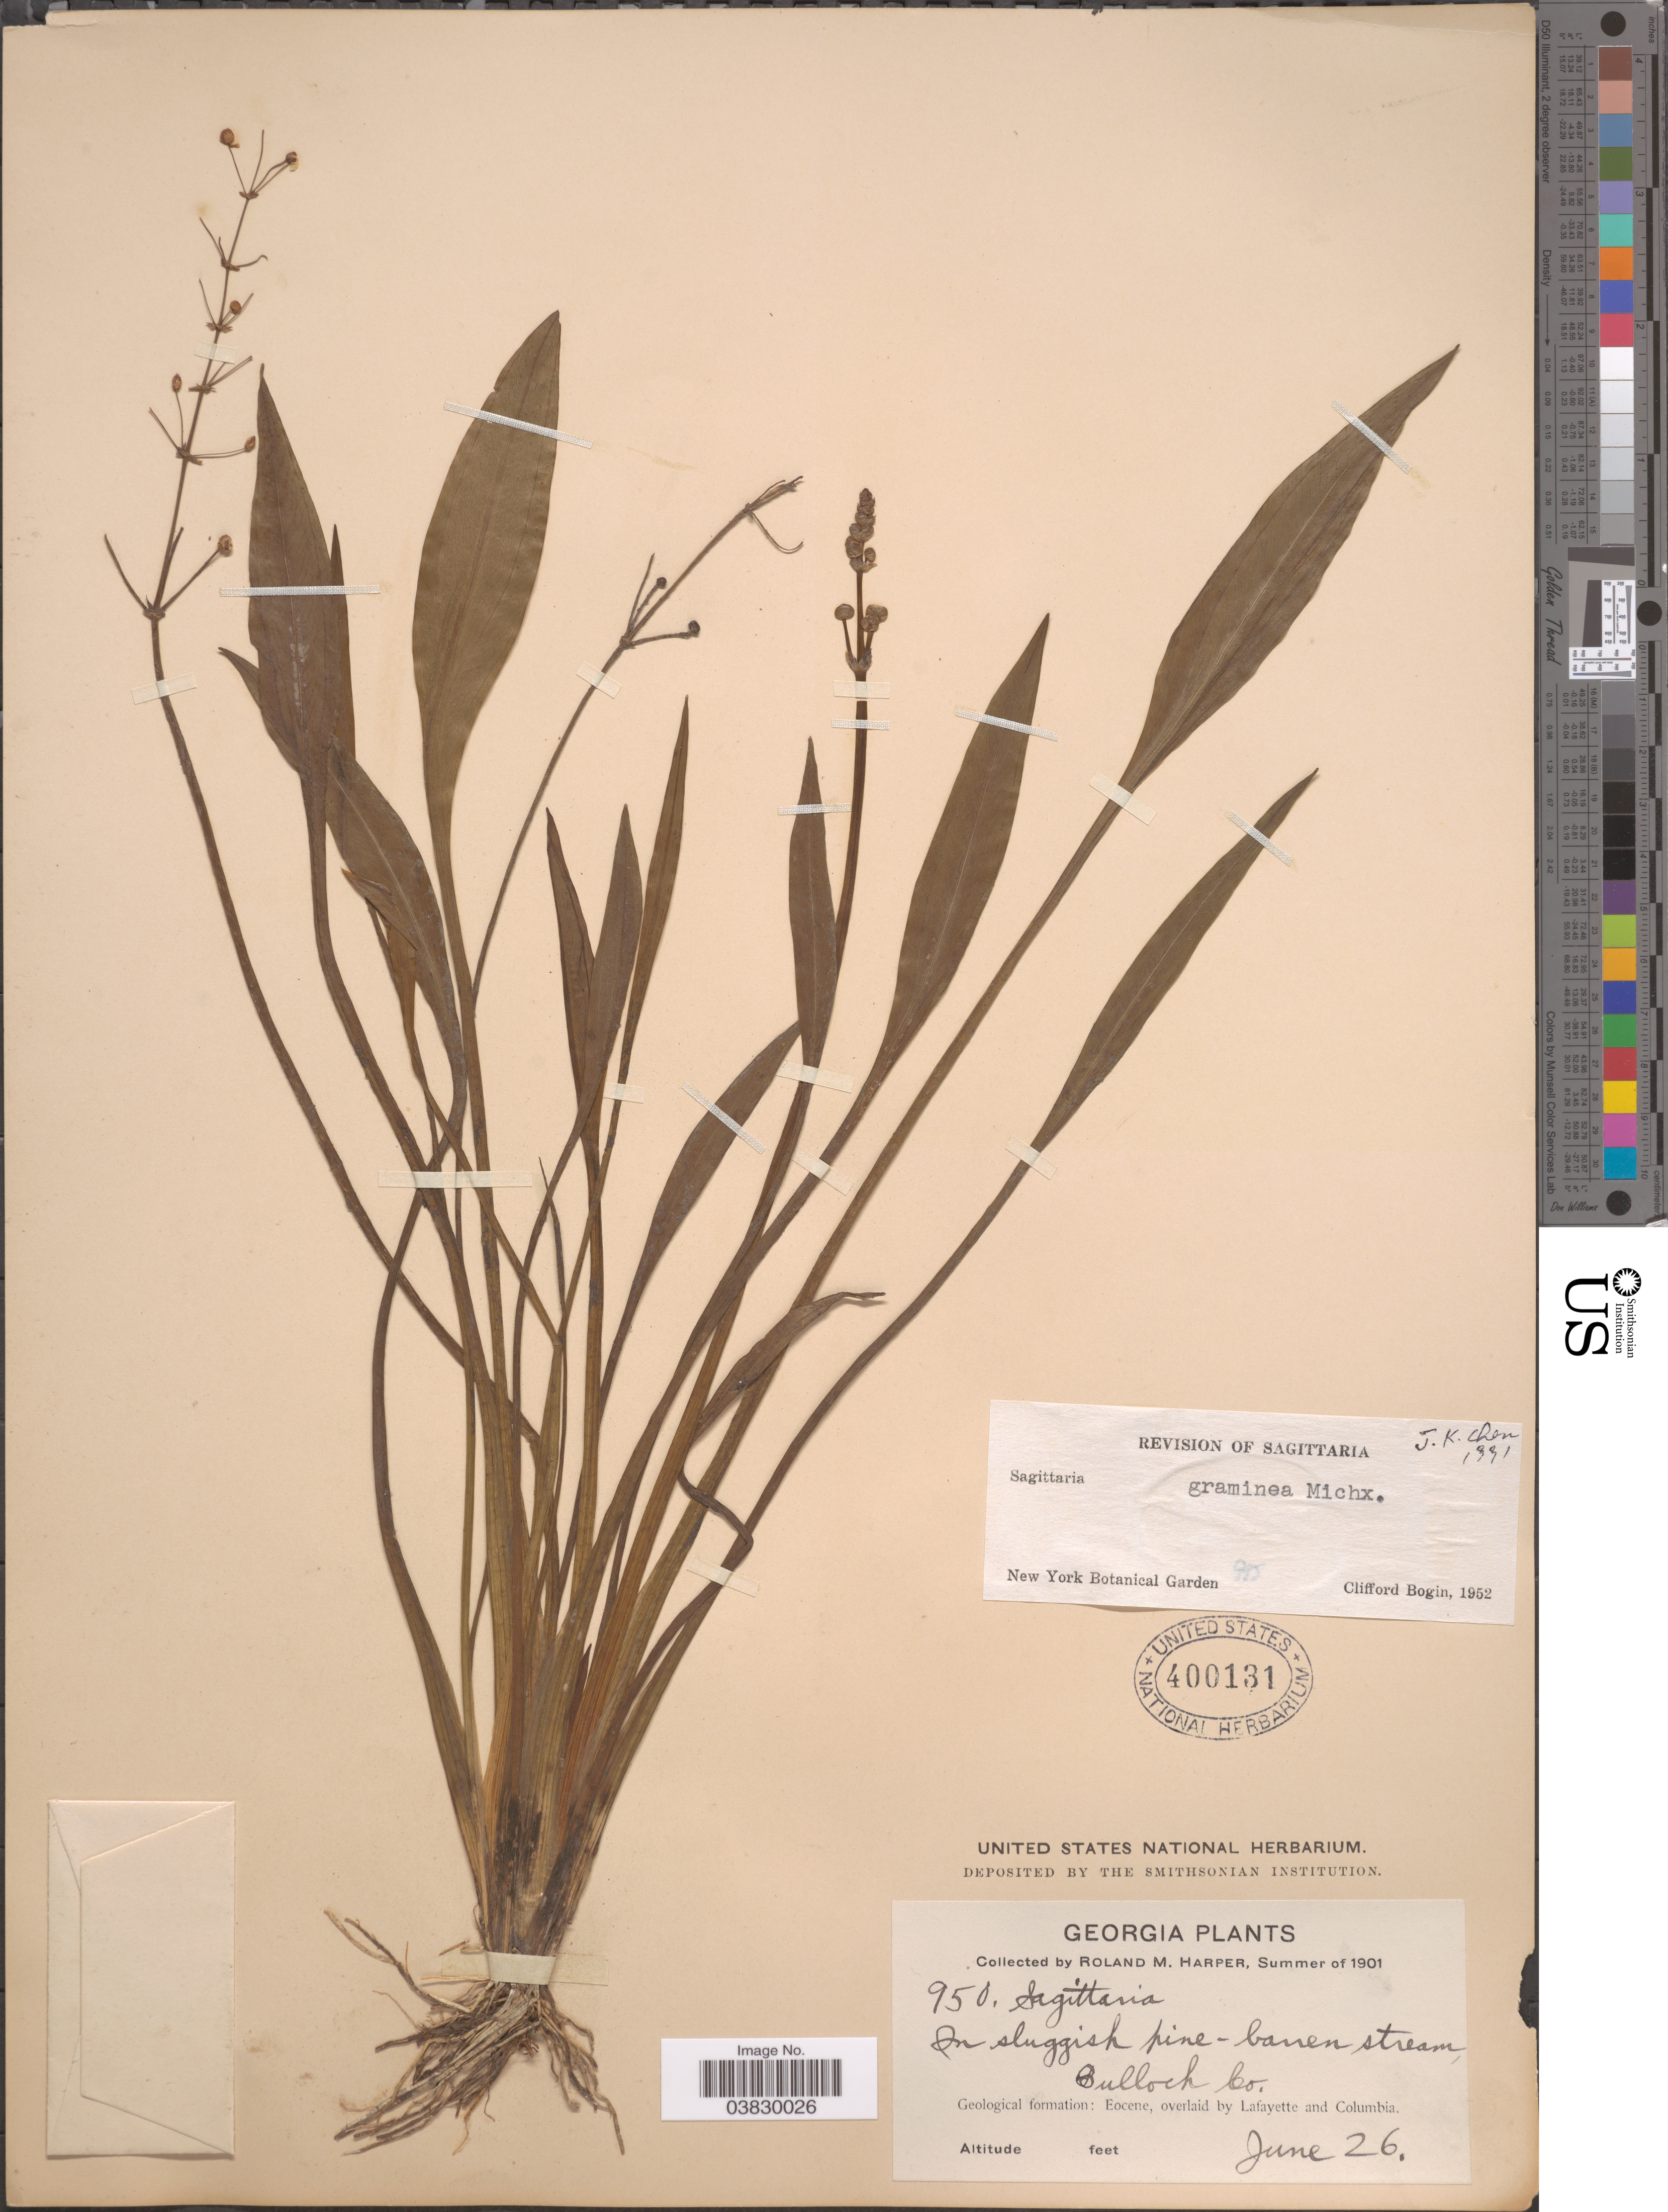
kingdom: Plantae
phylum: Tracheophyta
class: Liliopsida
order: Alismatales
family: Alismataceae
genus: Sagittaria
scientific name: Sagittaria graminea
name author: Michx.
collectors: R. Harper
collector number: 950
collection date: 1901-06-26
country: United States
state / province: Georgia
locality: In sluggish pine-barren stream, Bulloch Co. Geological formation: Eocene, overlaid by Lafayette and Columbia.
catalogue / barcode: US 400131